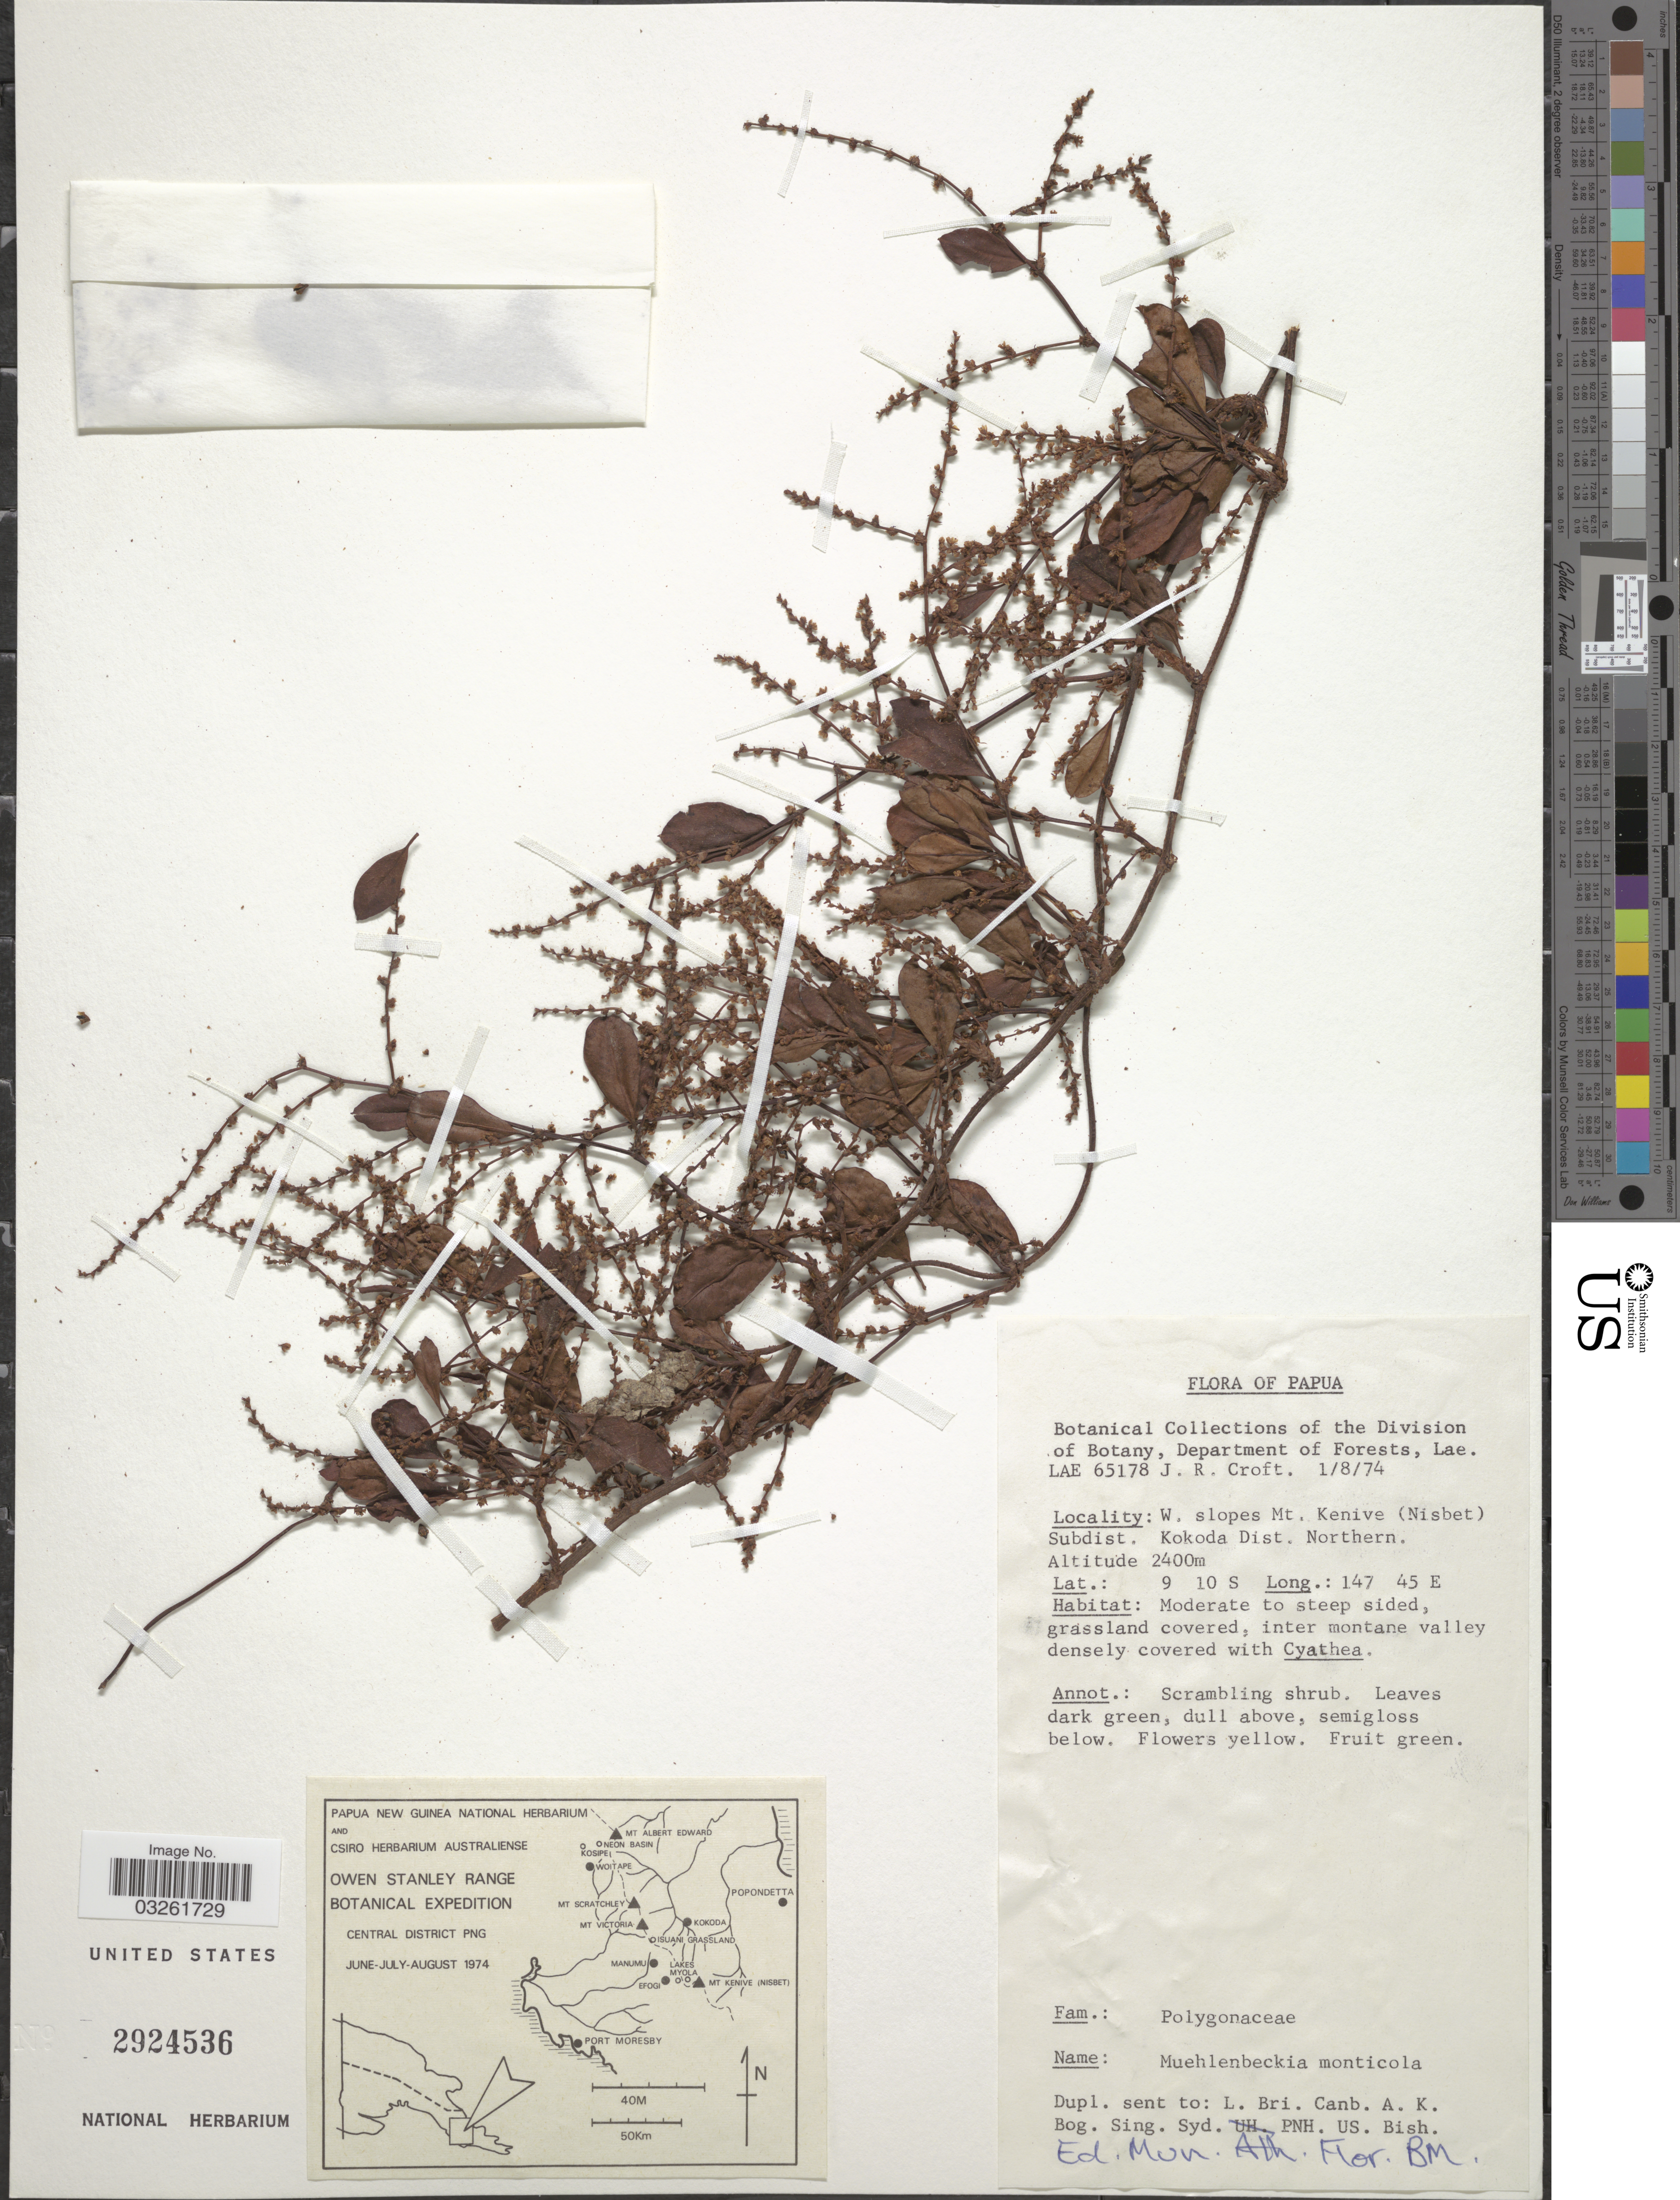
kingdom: Plantae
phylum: Tracheophyta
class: Magnoliopsida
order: Caryophyllales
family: Polygonaceae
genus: Muehlenbeckia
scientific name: Muehlenbeckia monticola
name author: Pulle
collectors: J. R. Croft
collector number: LAE 65178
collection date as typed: Transcribed d/m/y: 1/8/74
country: Papua New Guinea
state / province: Northern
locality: Papua. W. slopes Mt. Kenive (Nisbet), Subdist. Kokoda, Dist. Northern.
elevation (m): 2400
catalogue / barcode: US 2924536